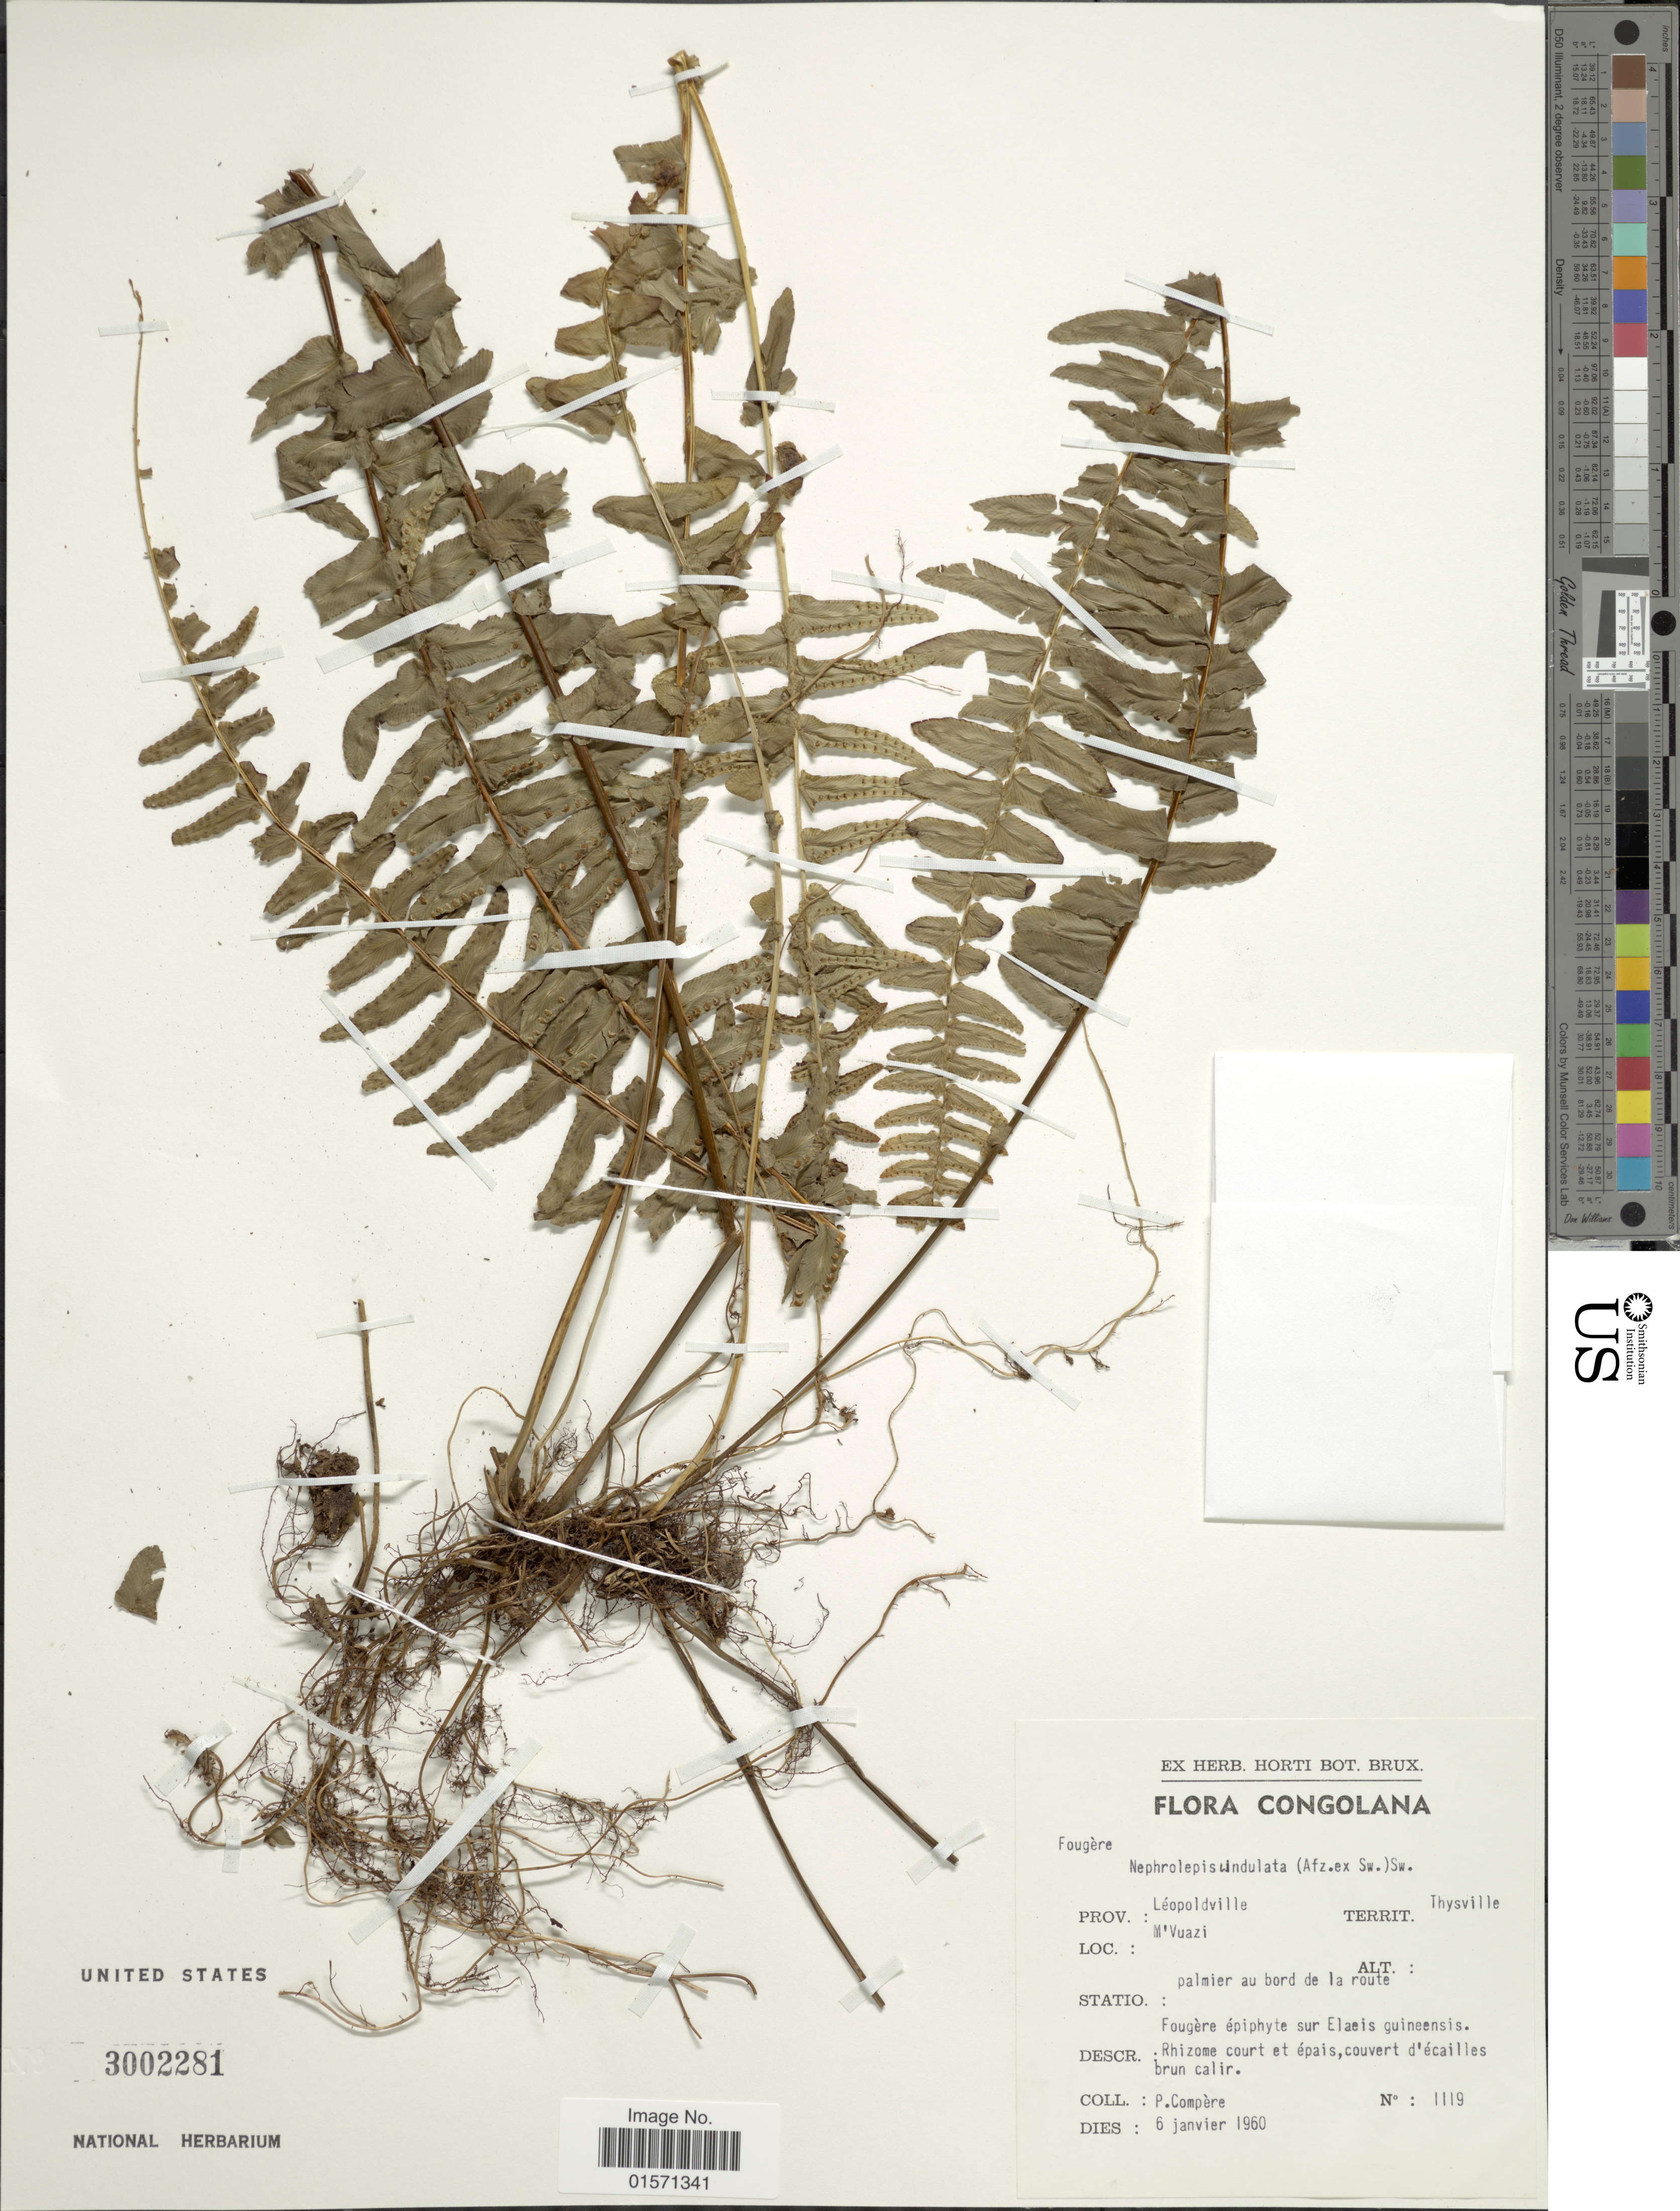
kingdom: Plantae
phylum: Tracheophyta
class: Polypodiopsida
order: Polypodiales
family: Nephrolepidaceae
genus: Nephrolepis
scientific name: Nephrolepis undulata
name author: J. Sm.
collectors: P. Compere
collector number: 1119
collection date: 1960-01-06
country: Congo, Democratic Republic of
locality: Congolana. Prov.: Léopoldville. Territ. Thysville. M'Vuazi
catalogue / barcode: US 3002281